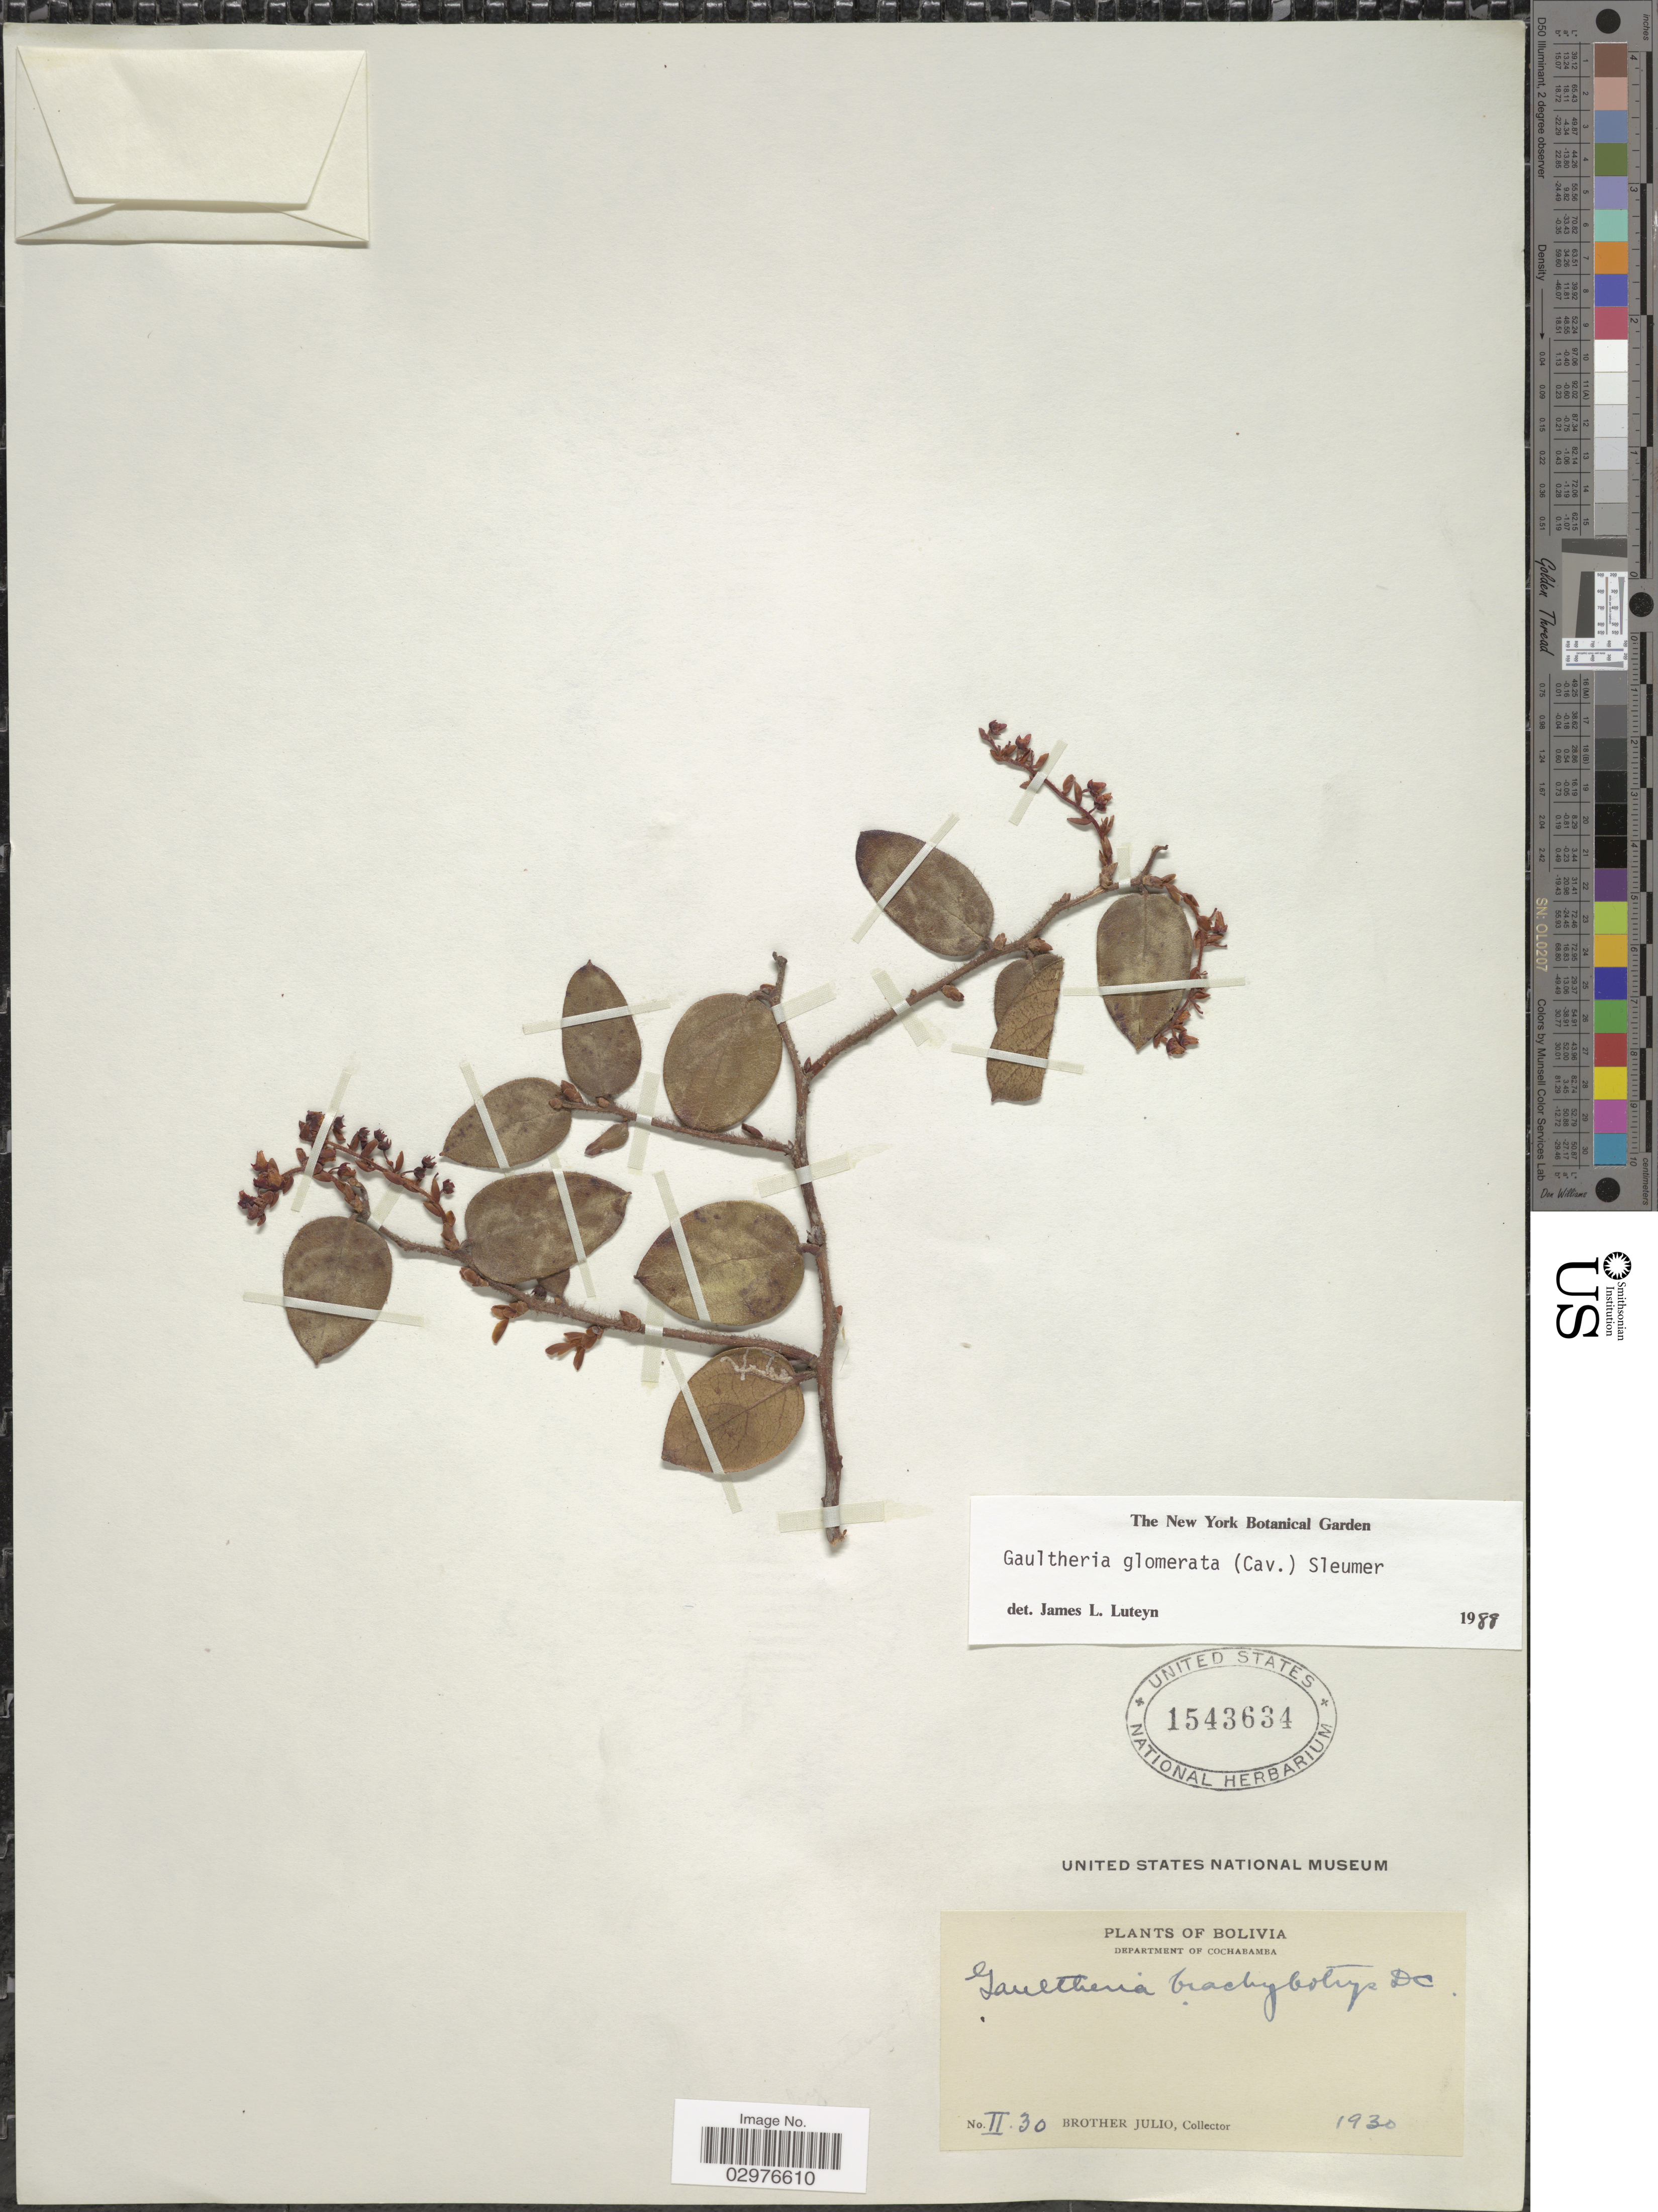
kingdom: Plantae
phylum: Tracheophyta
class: Magnoliopsida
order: Ericales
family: Ericaceae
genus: Gaultheria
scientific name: Gaultheria glomerata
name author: (Cav.) Sleumer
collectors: Bro. Julio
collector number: II30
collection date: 1930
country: Bolivia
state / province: Cochabamba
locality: Department of Cochabamba.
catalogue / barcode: US 1543634